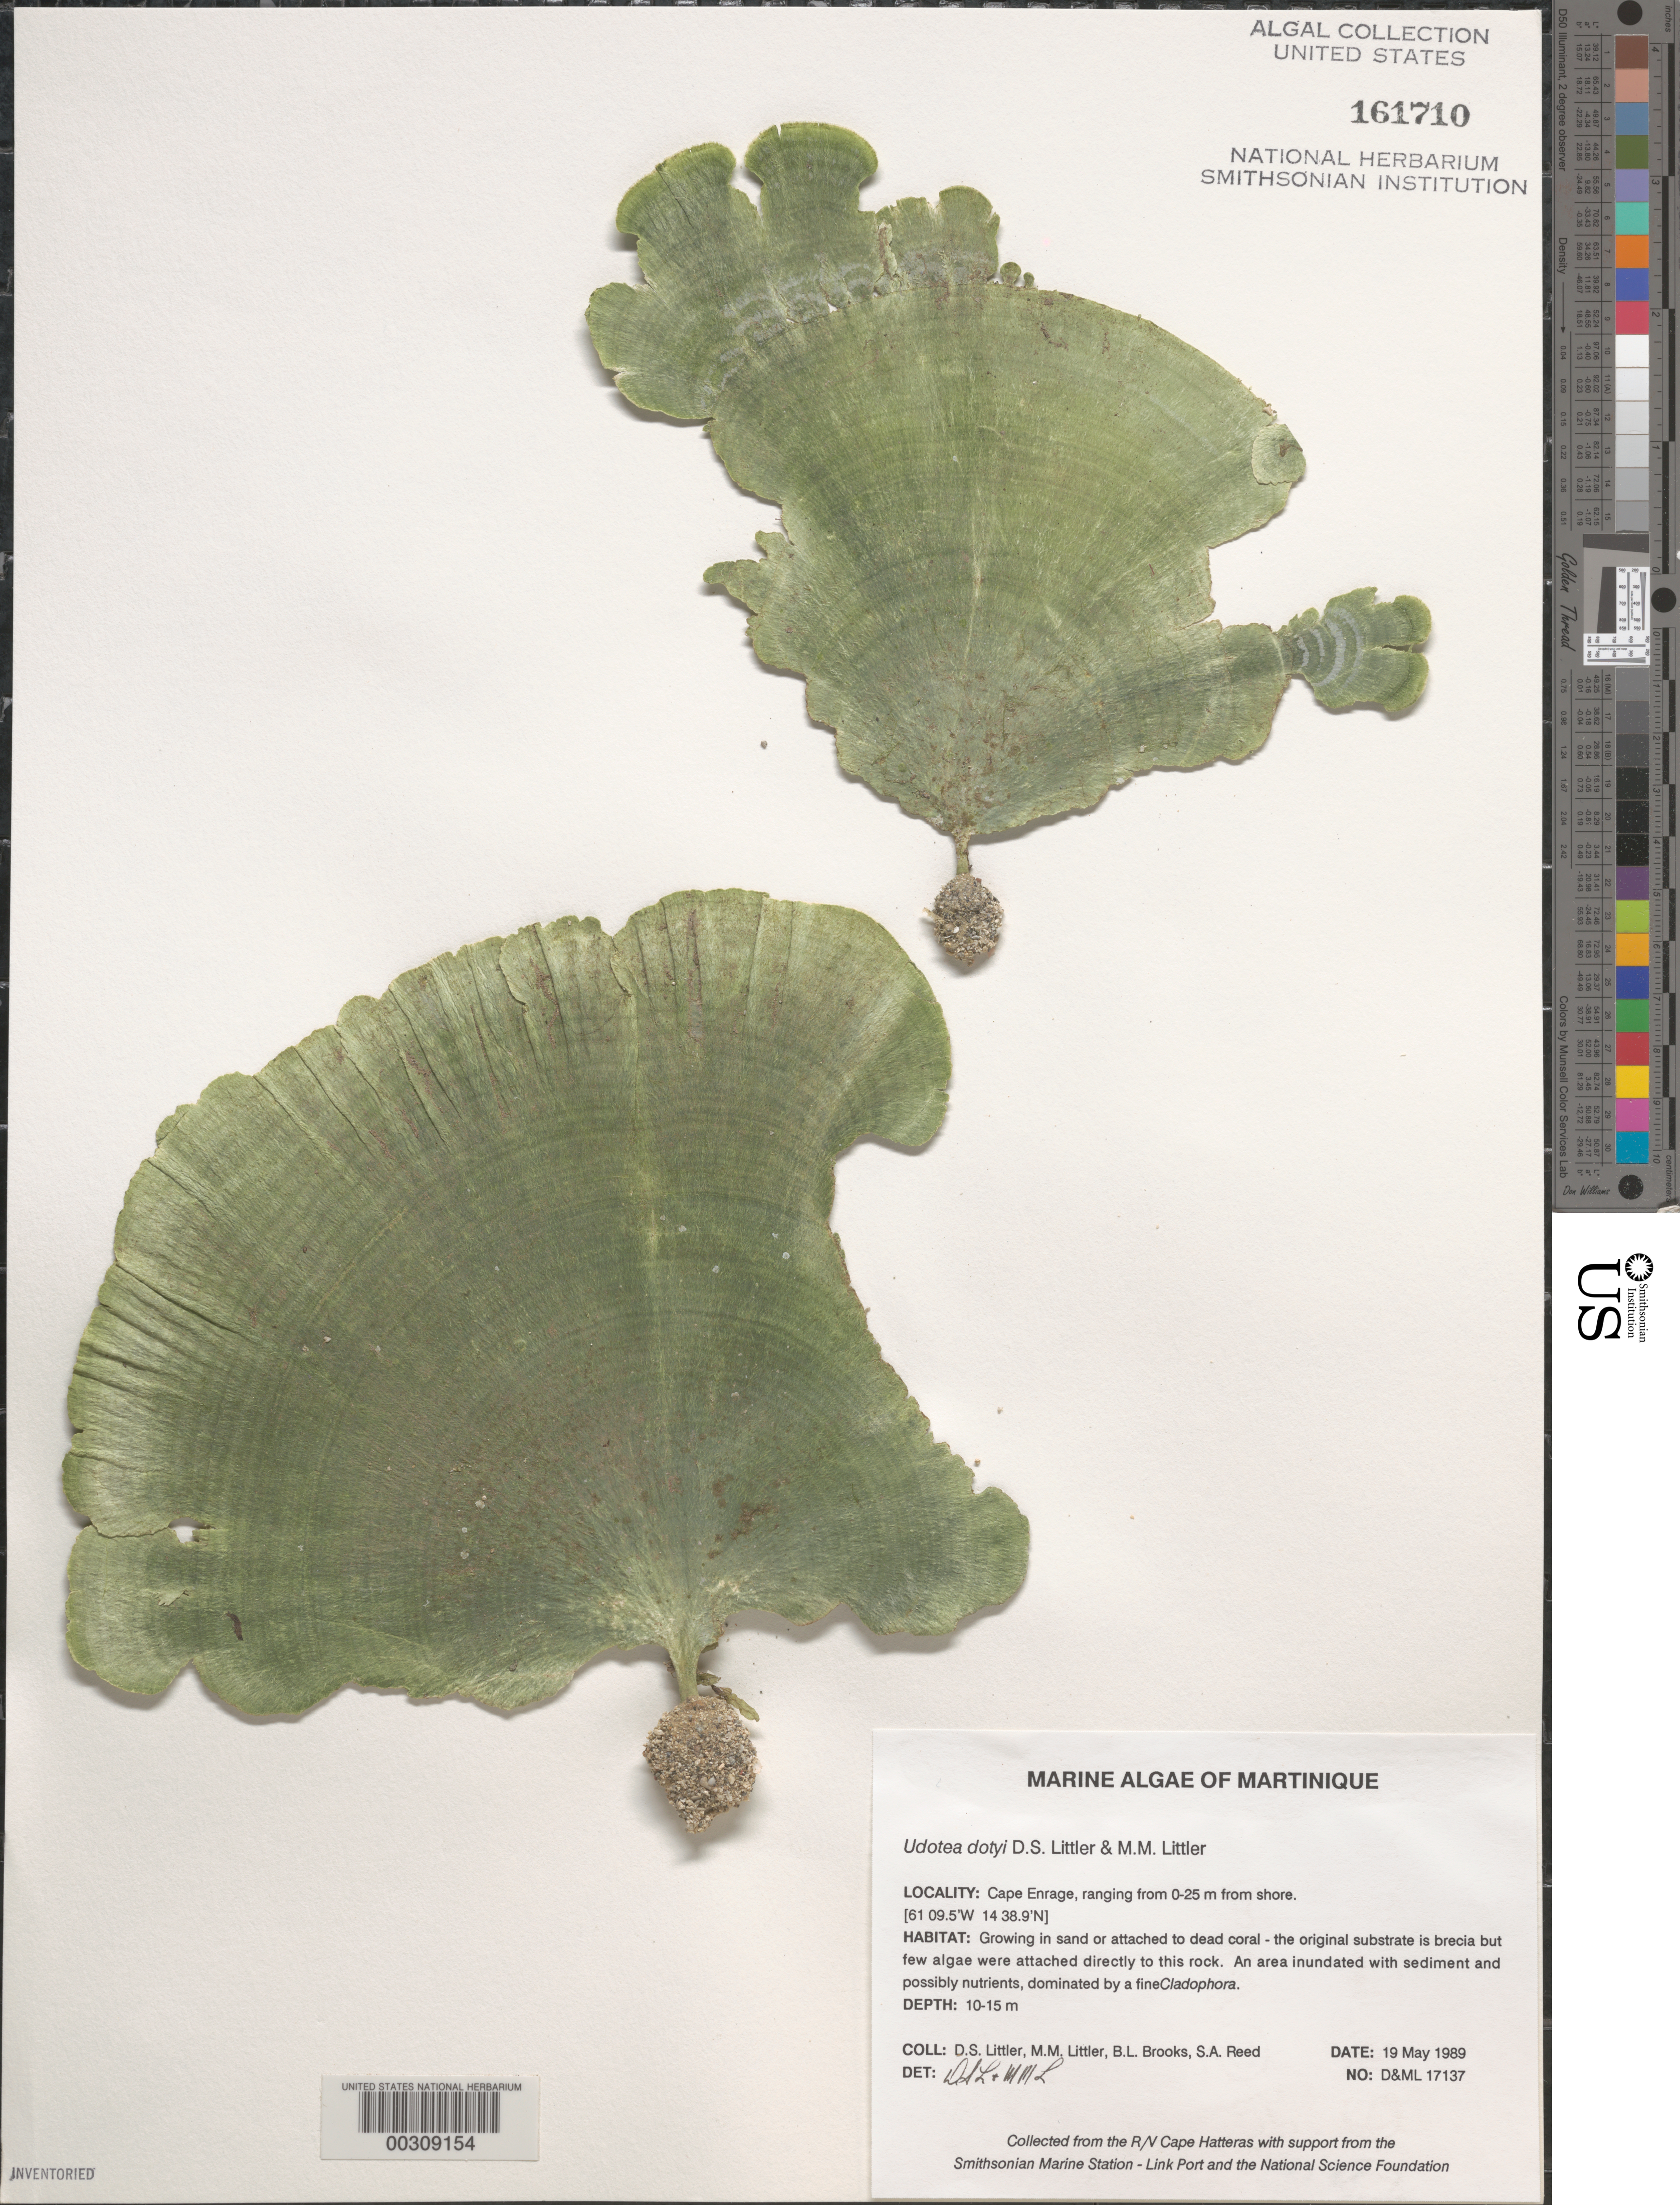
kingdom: Plantae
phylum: Chlorophyta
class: Ulvophyceae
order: Bryopsidales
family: Udoteaceae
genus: Udotea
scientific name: Udotea dotyi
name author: D.S. Littler & Littler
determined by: Littler, D. S.; Littler, M. M.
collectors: D. S. Littler, M. M. Littler, B. Brooks & S. Reed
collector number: D&ML 17137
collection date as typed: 19 May 1989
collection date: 1989-05-19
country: Martinique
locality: Cape Enrage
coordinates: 14 38.9'N, 61 09.5'W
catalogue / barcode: US 161710